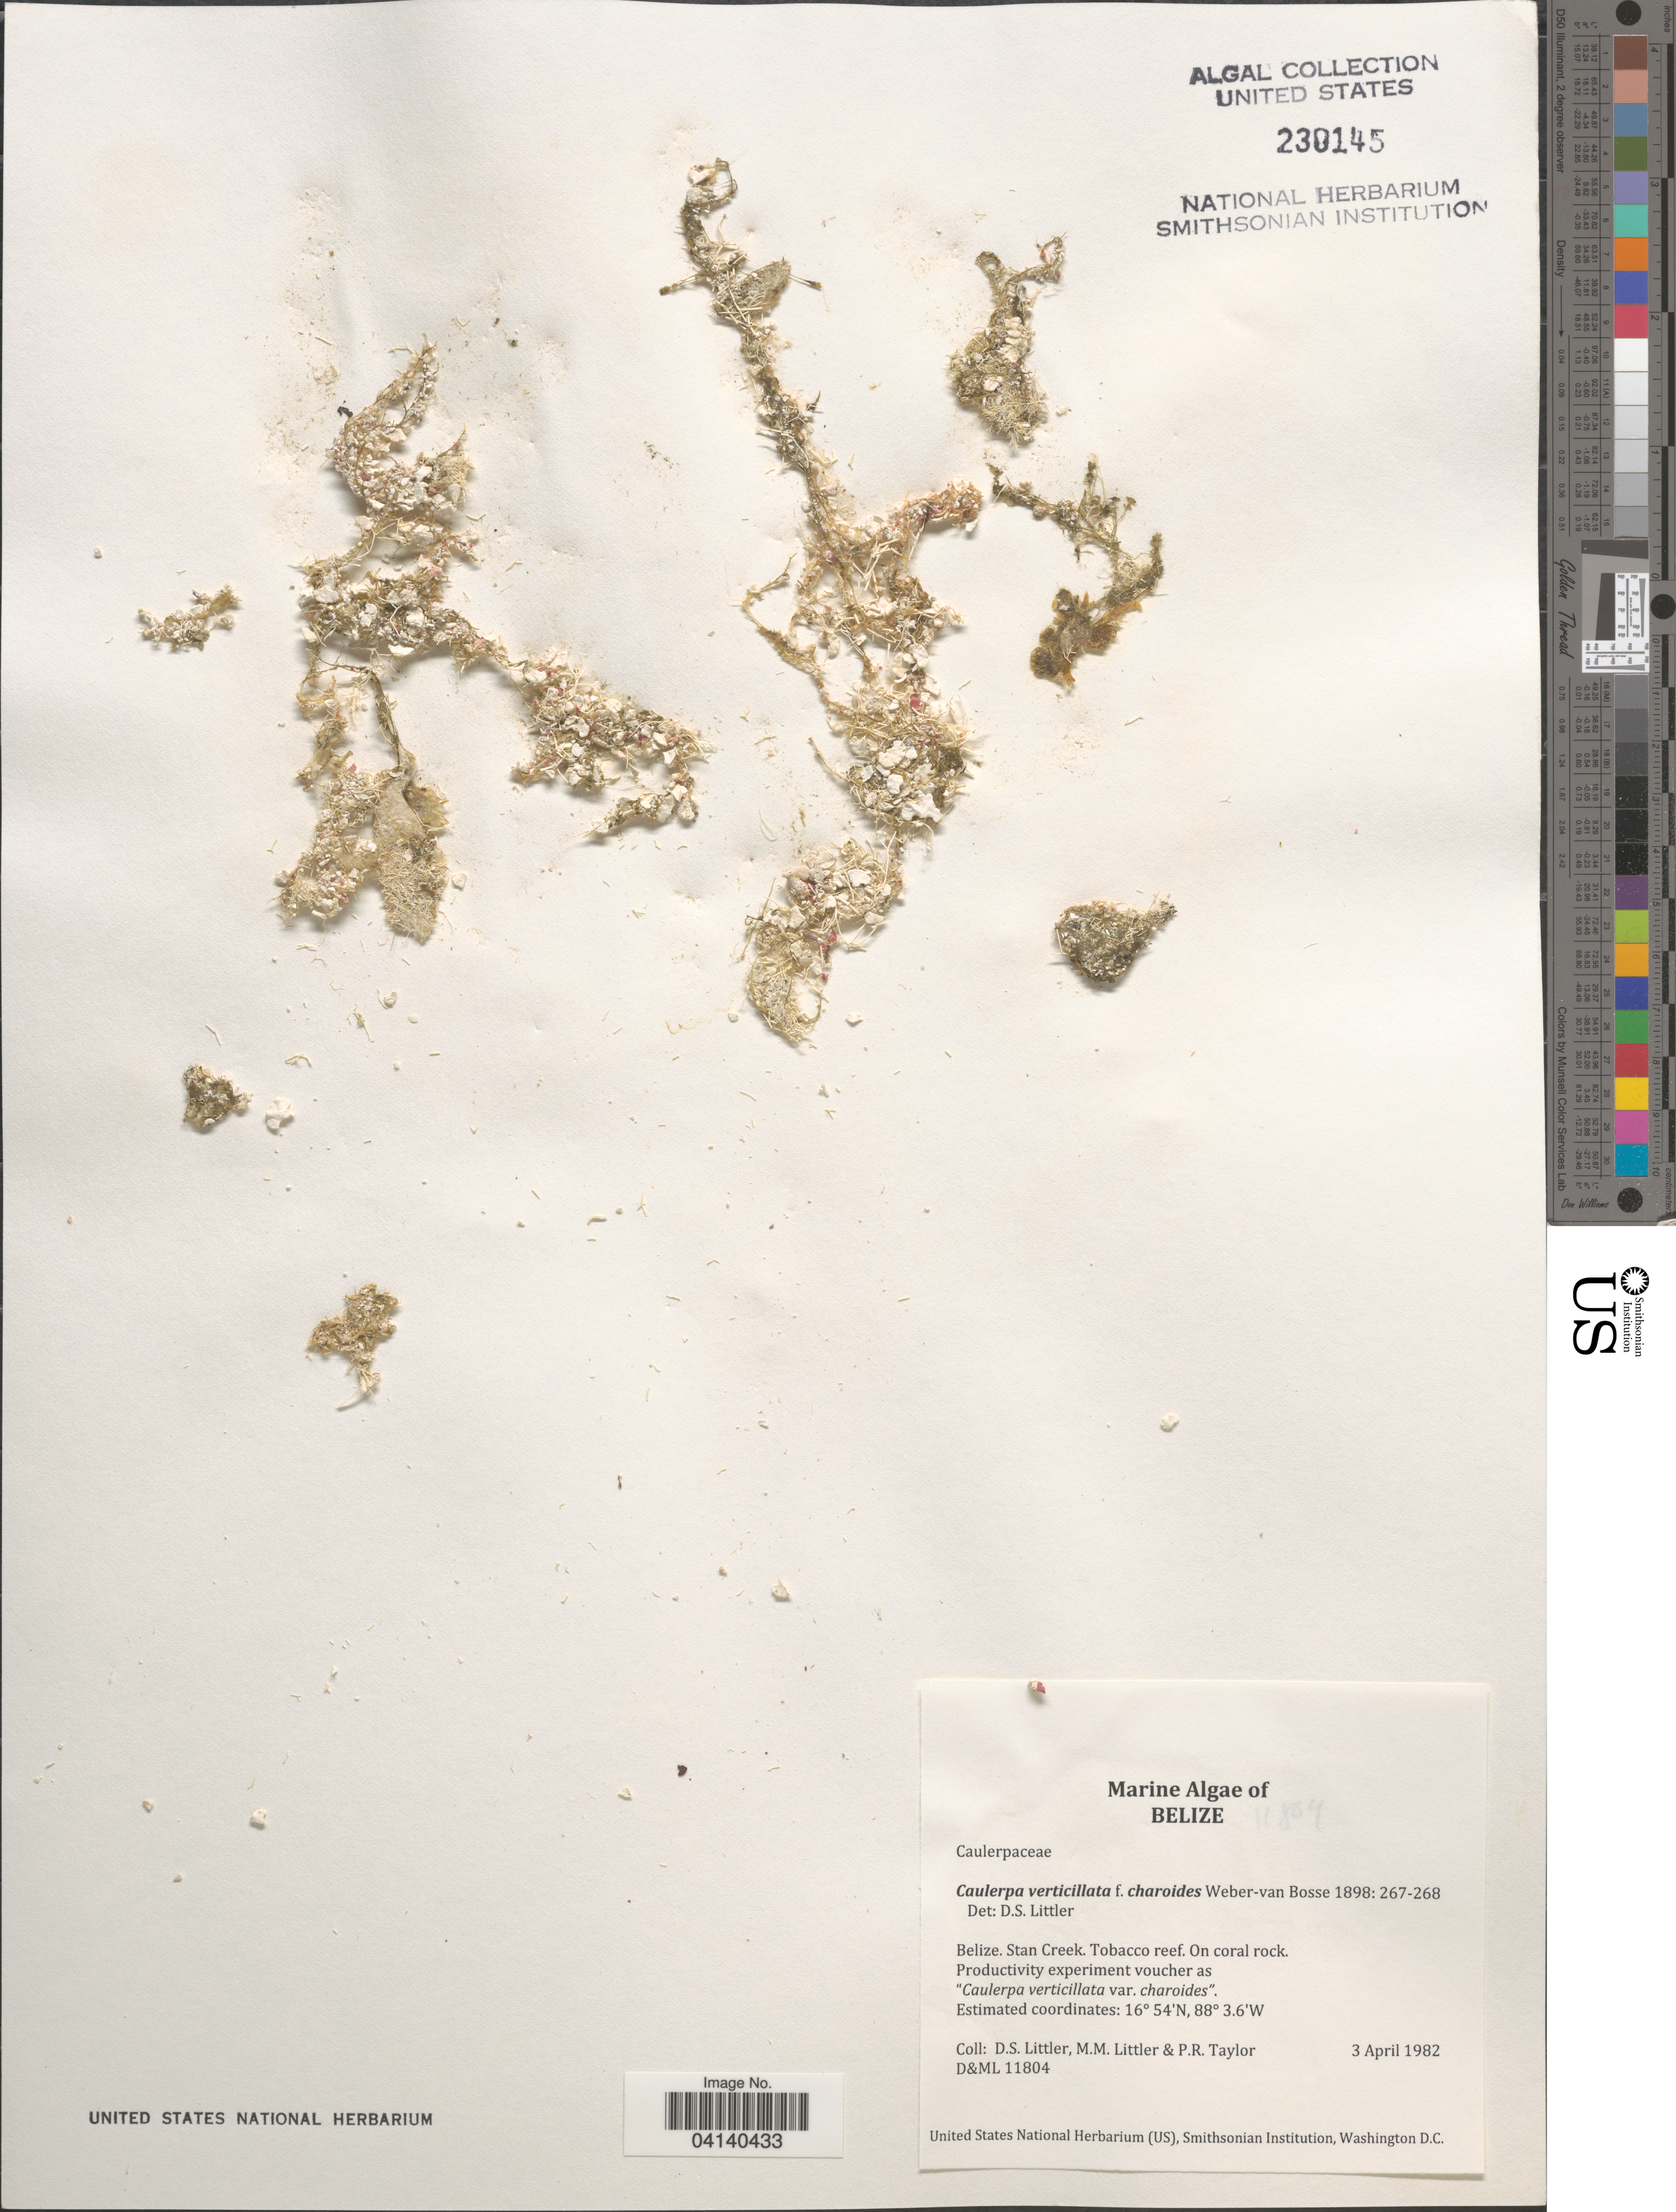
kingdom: Plantae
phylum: Chlorophyta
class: Ulvophyceae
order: Bryopsidales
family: Caulerpaceae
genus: Caulerpa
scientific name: Caulerpa verticillata f. charoides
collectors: D. S. Littler & P. R. Taylor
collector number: D&ML11804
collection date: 1982-04-03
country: Belize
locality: Stan Creek. Tobacco reef.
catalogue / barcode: US 230145